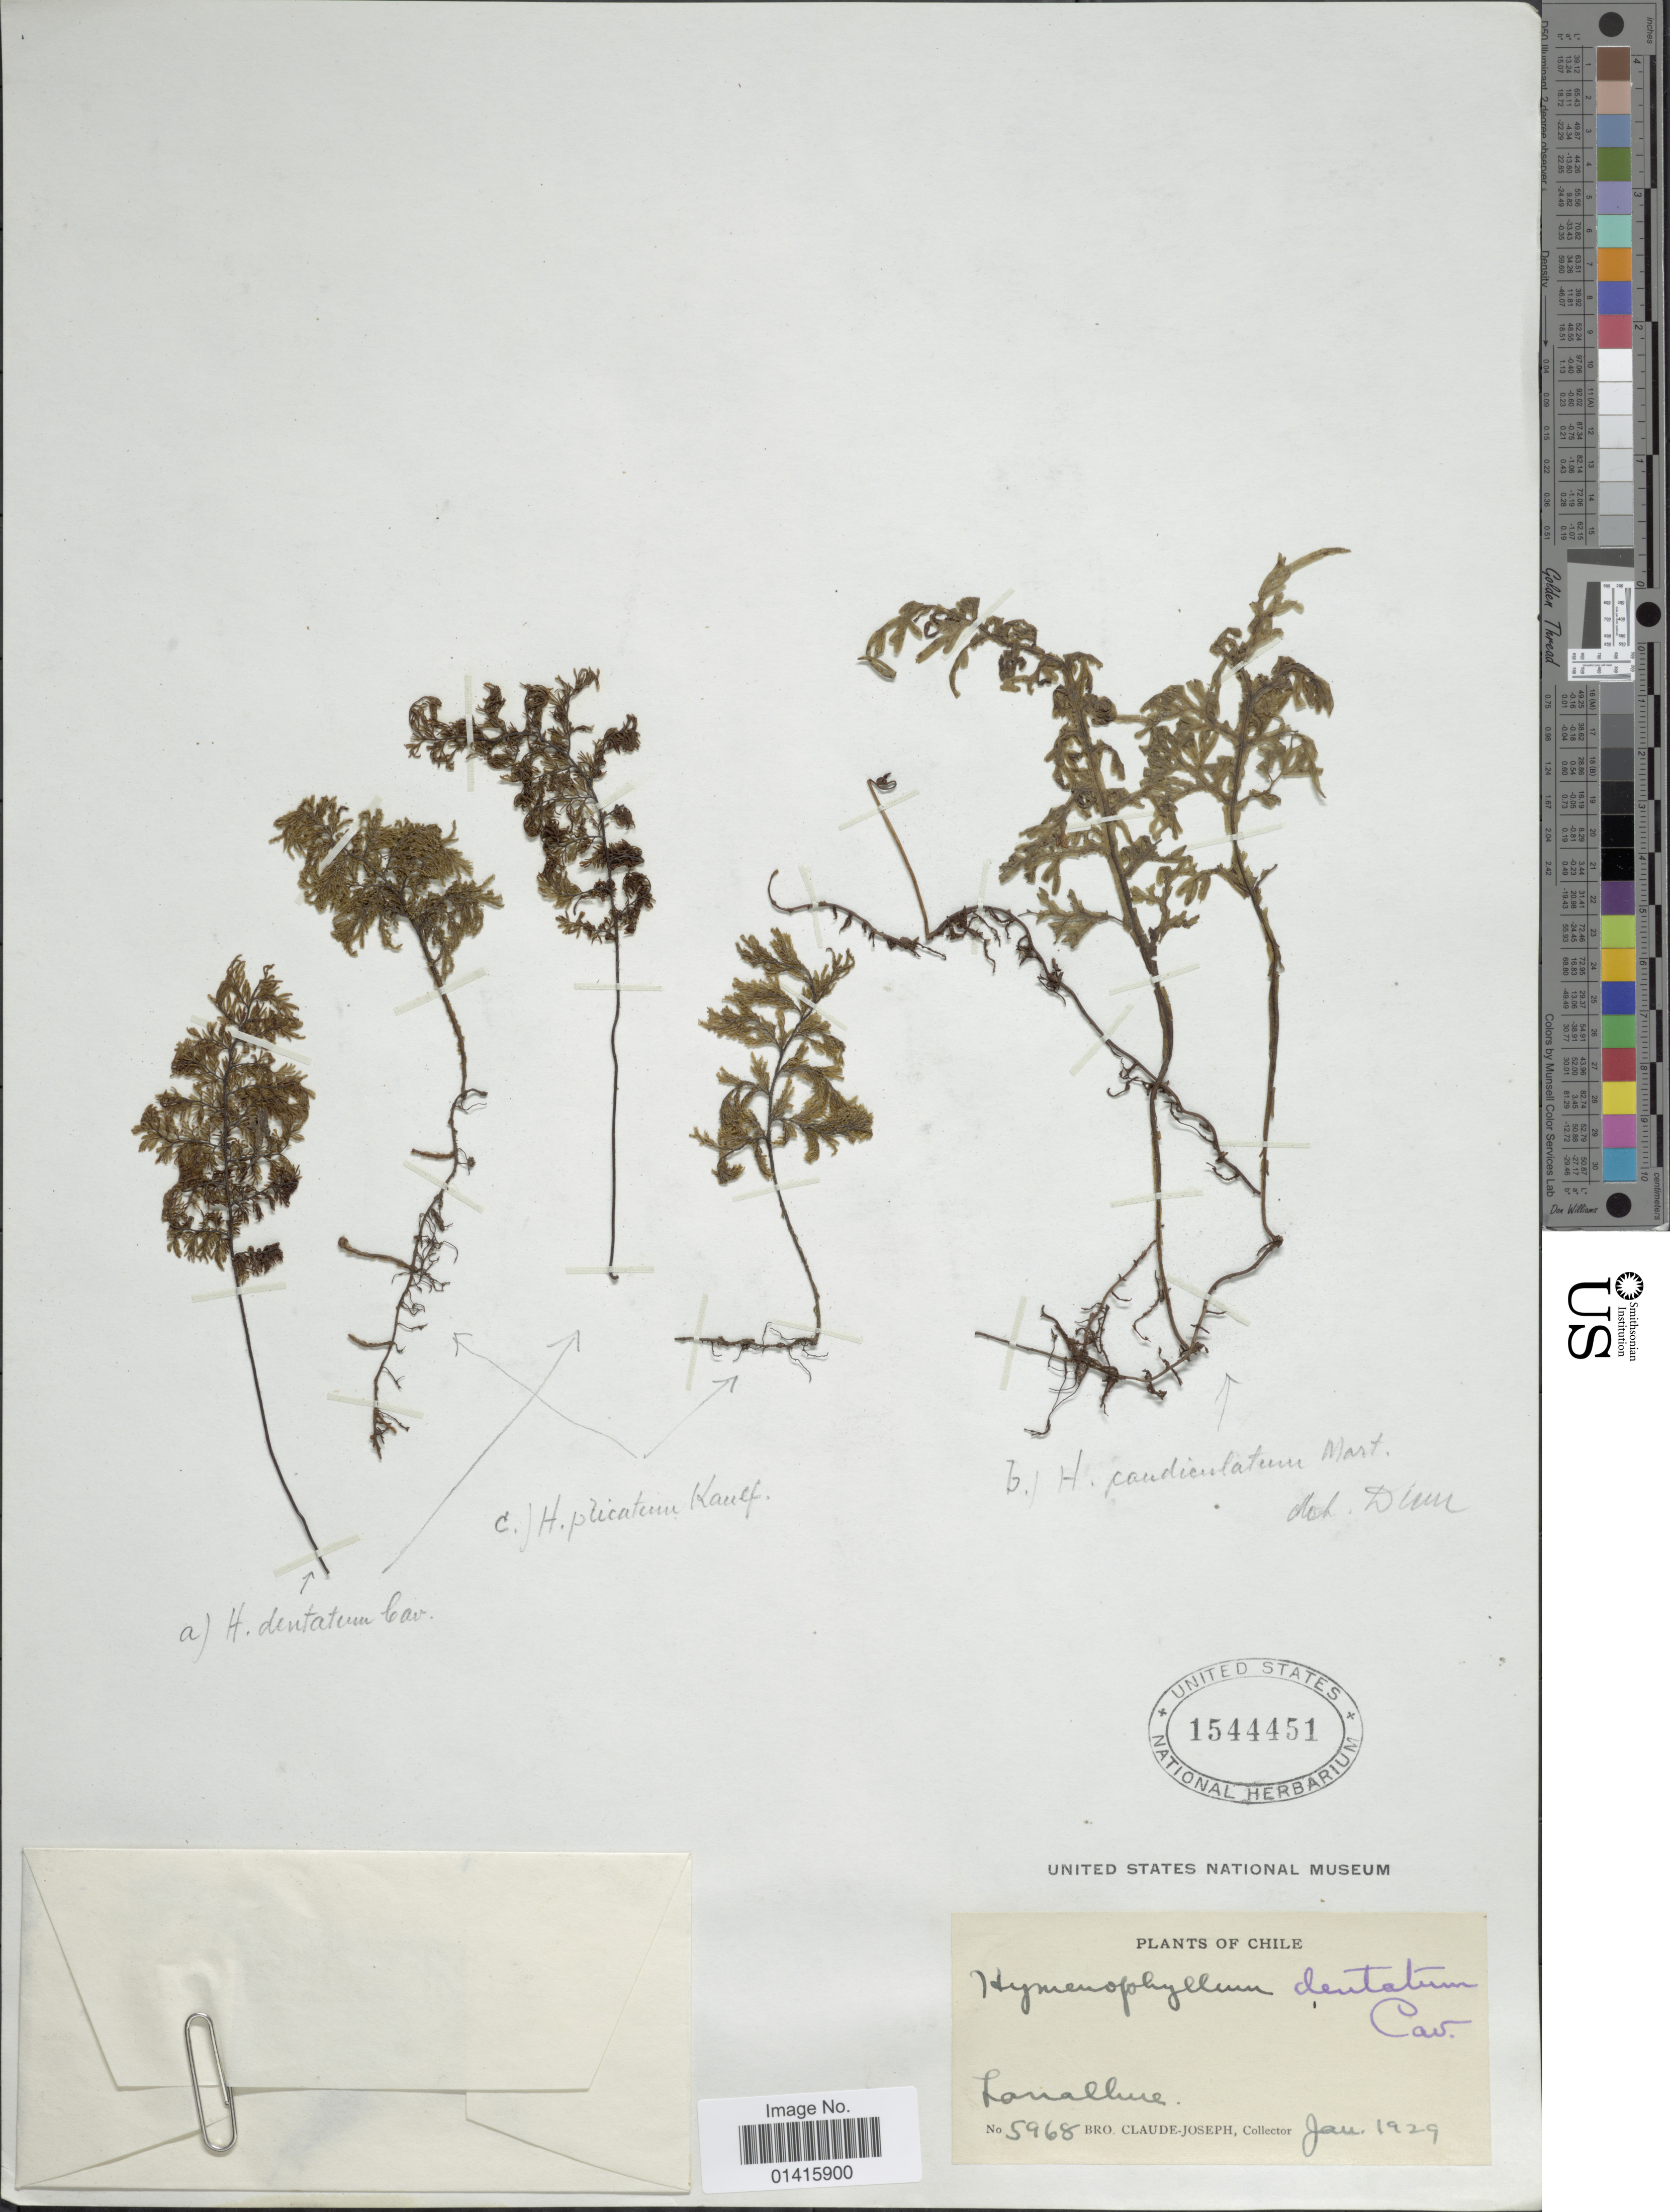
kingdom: Plantae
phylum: Tracheophyta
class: Polypodiopsida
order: Hymenophyllales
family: Hymenophyllaceae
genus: Hymenophyllum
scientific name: Hymenophyllum dentatum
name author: Cav.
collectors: Bro. Claude-Joseph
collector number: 5968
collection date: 1929-01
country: Chile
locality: Lanalhue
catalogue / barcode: US 1544451